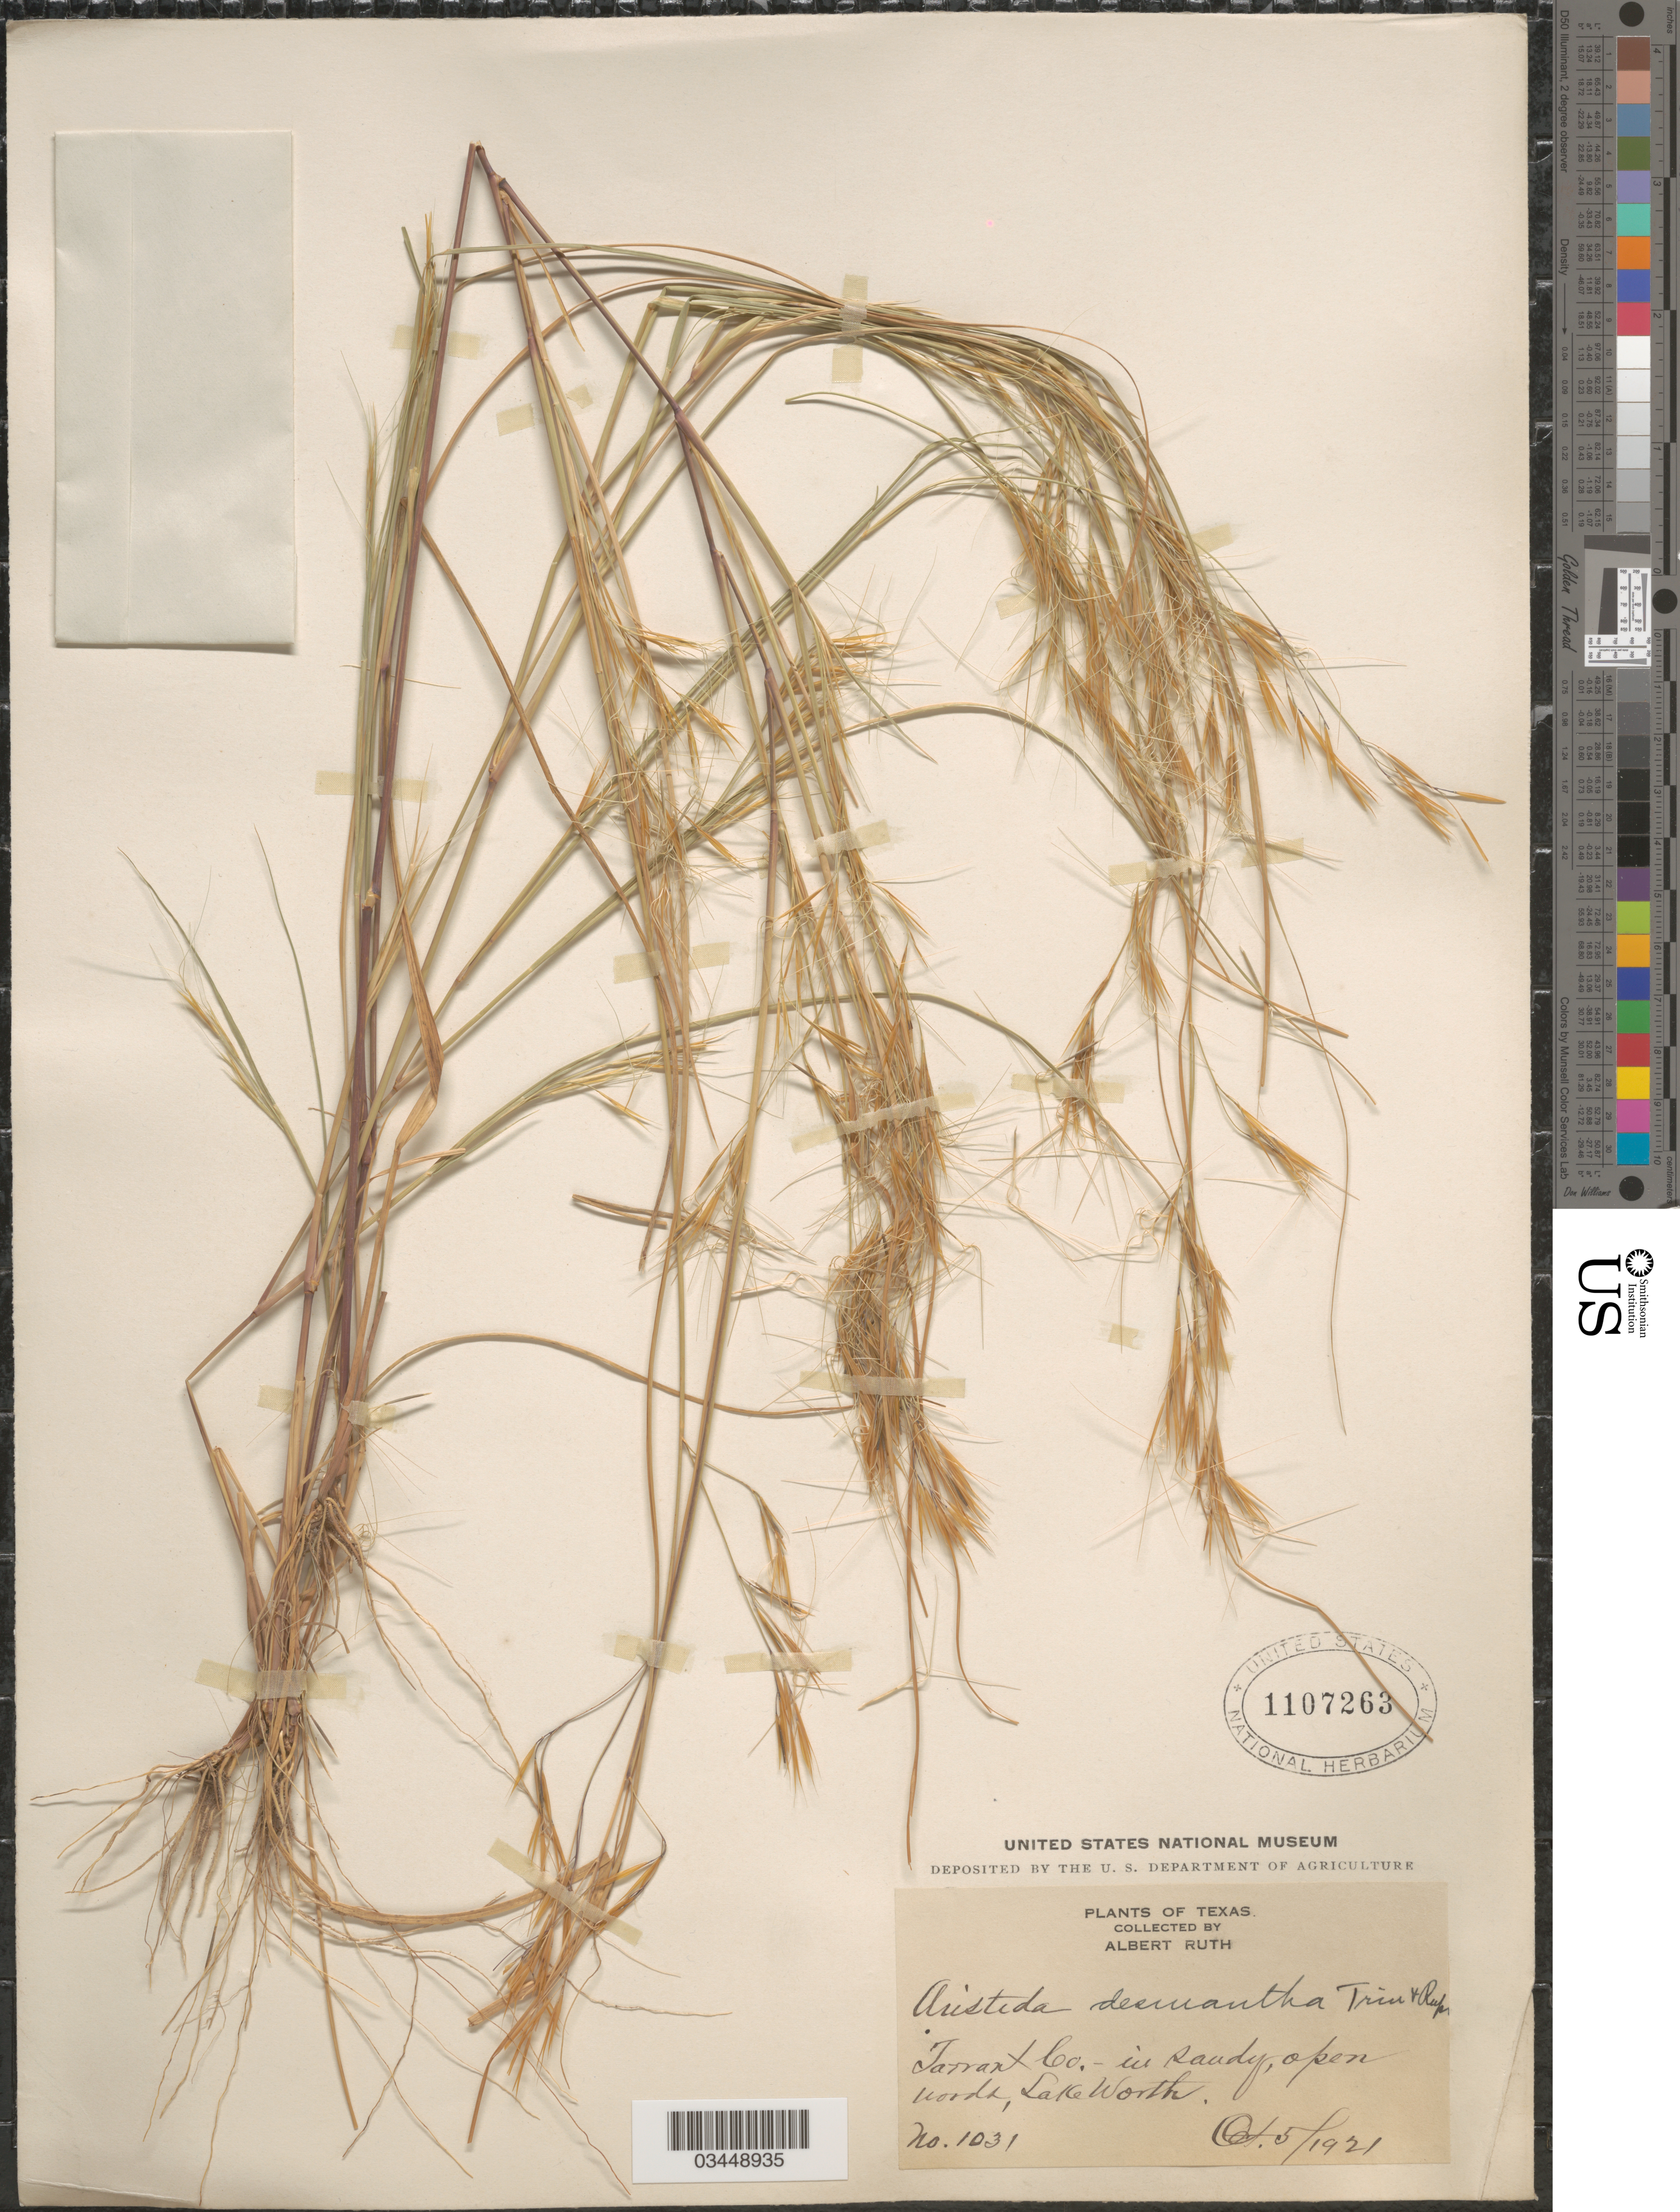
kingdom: Plantae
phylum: Tracheophyta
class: Liliopsida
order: Poales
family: Poaceae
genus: Aristida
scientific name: Aristida desmantha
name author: Trin. & Rupr.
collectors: A. Ruth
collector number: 1031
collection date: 1921-10-05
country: United States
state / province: Texas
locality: Tarrant Co. - in sandy, open woods, Lake Worth.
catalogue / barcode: US 1107263